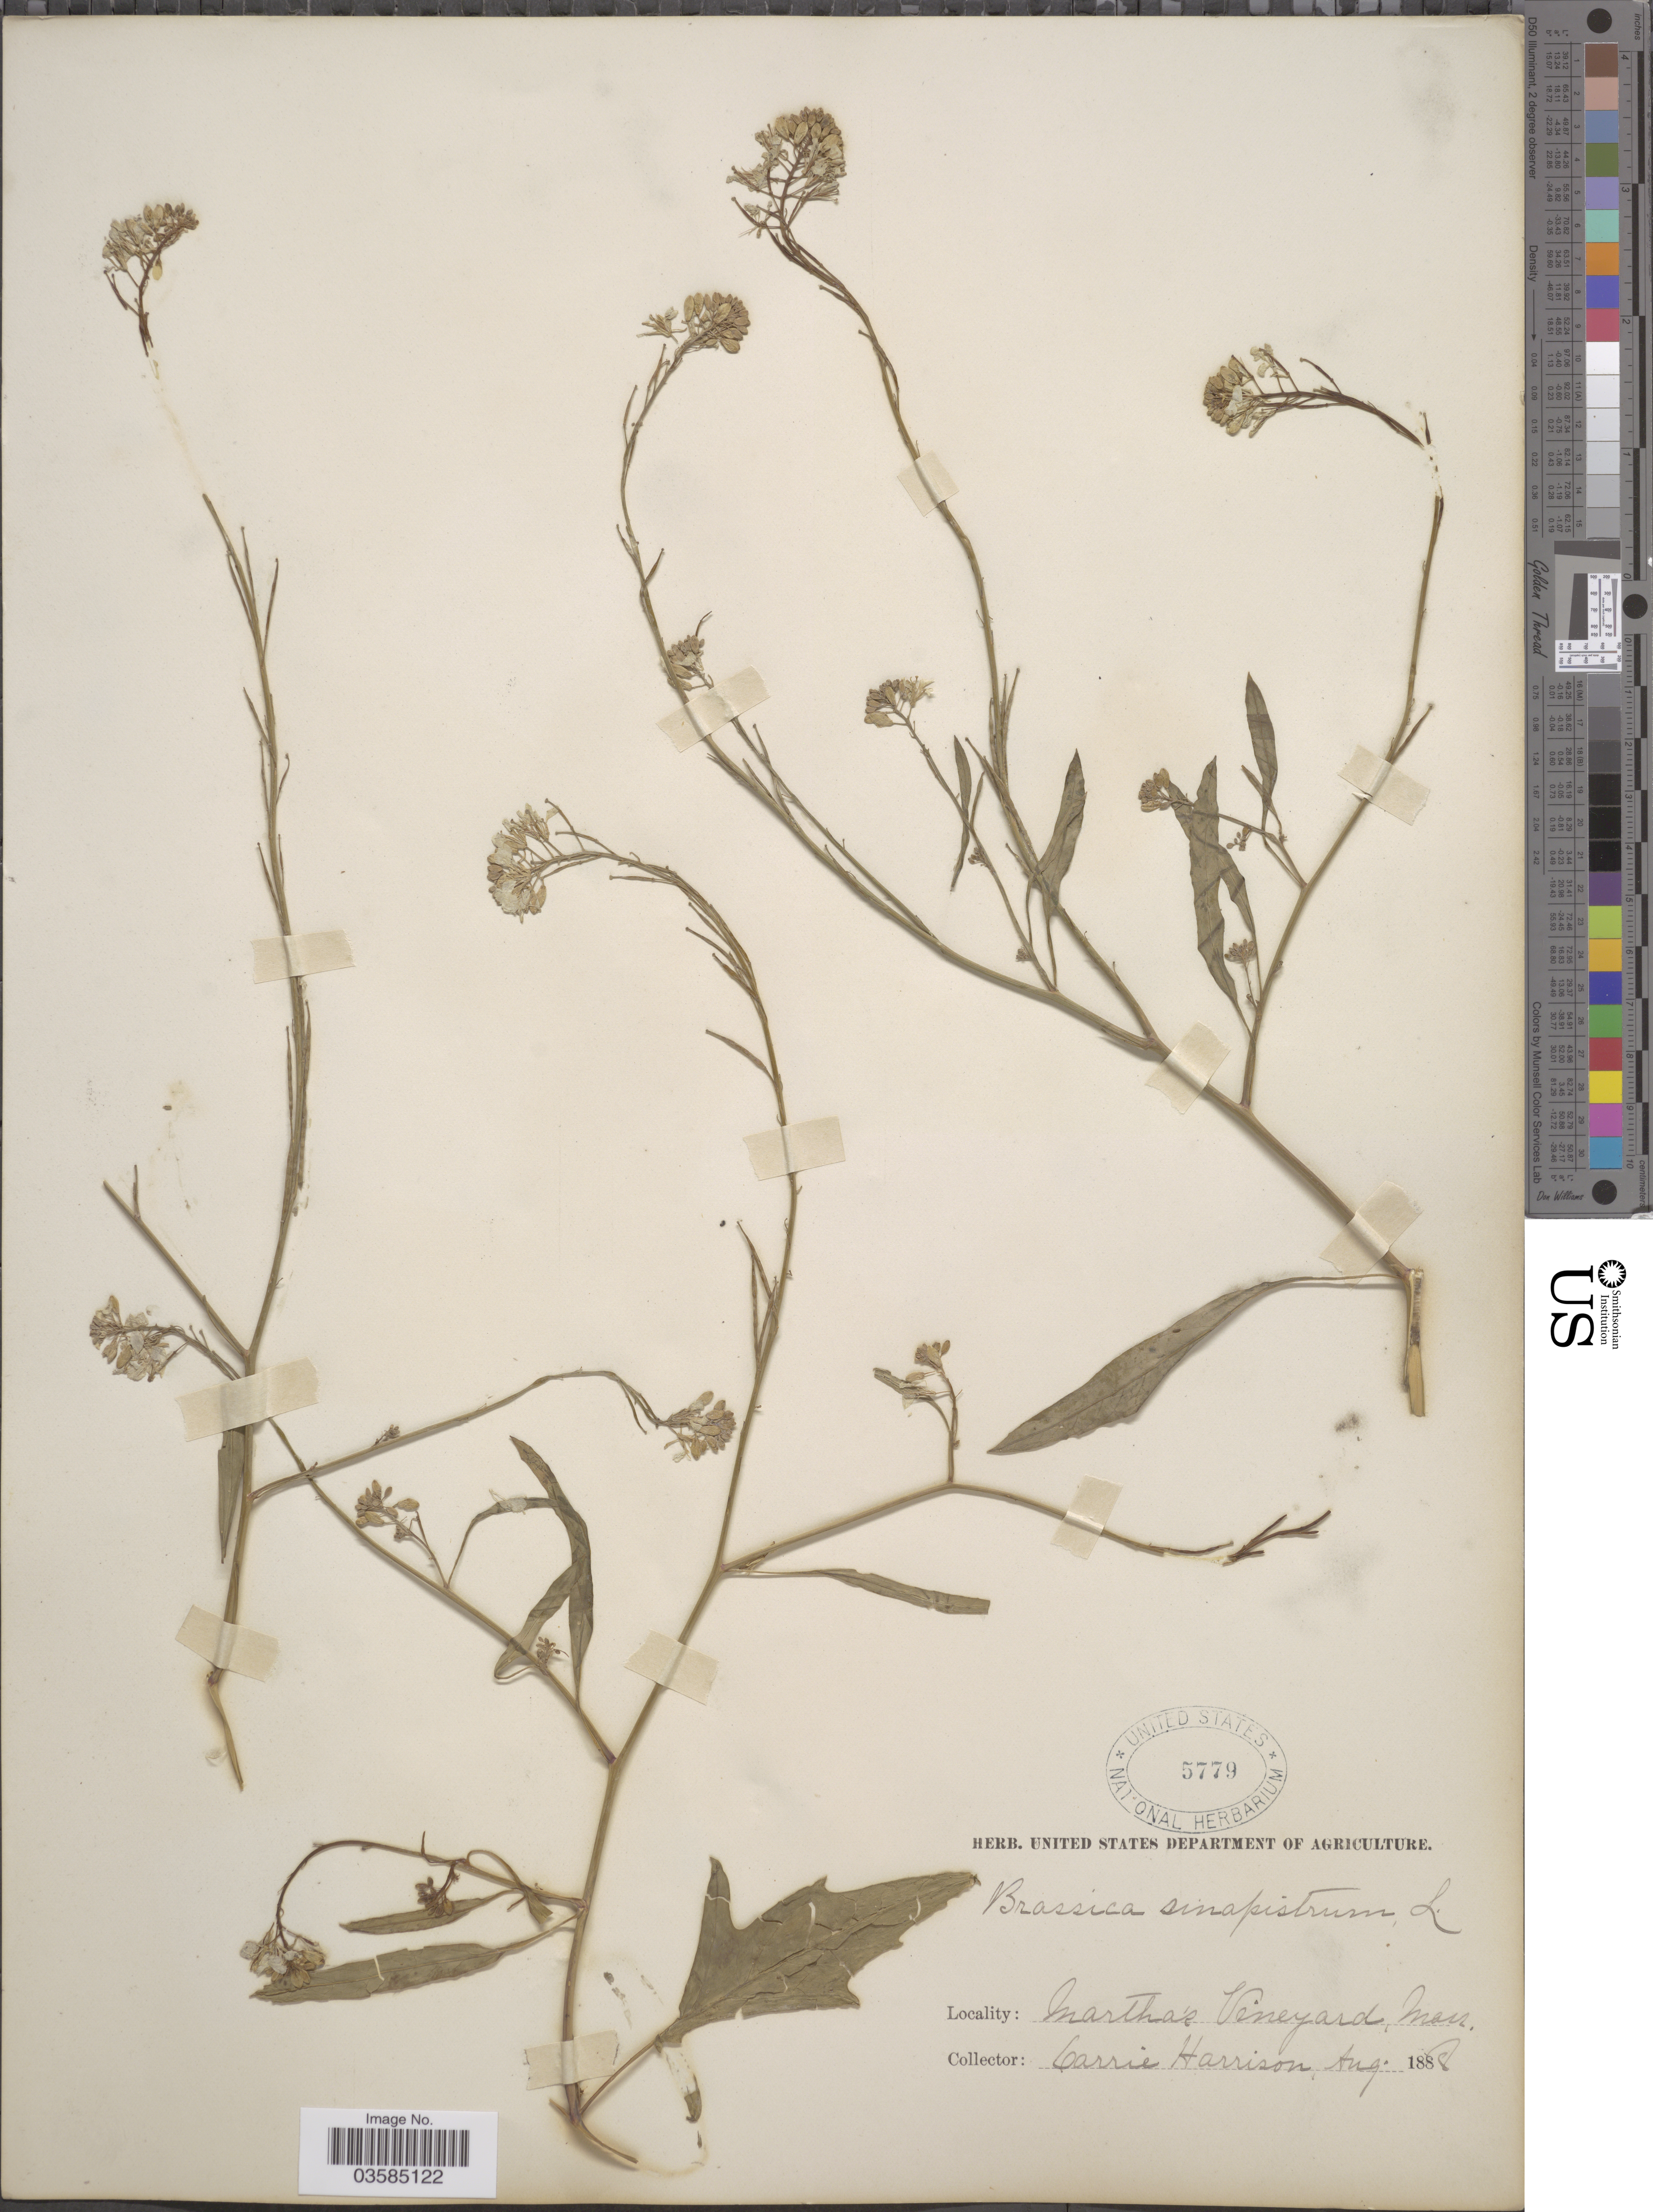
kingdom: Plantae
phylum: Tracheophyta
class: Magnoliopsida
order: Brassicales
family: Brassicaceae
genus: Brassica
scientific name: Brassica kaber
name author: (DC.) L.C. Wheeler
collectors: C. Harrison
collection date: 1888-08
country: United States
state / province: Massachusetts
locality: Martha's Vineyard.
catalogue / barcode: US 5779